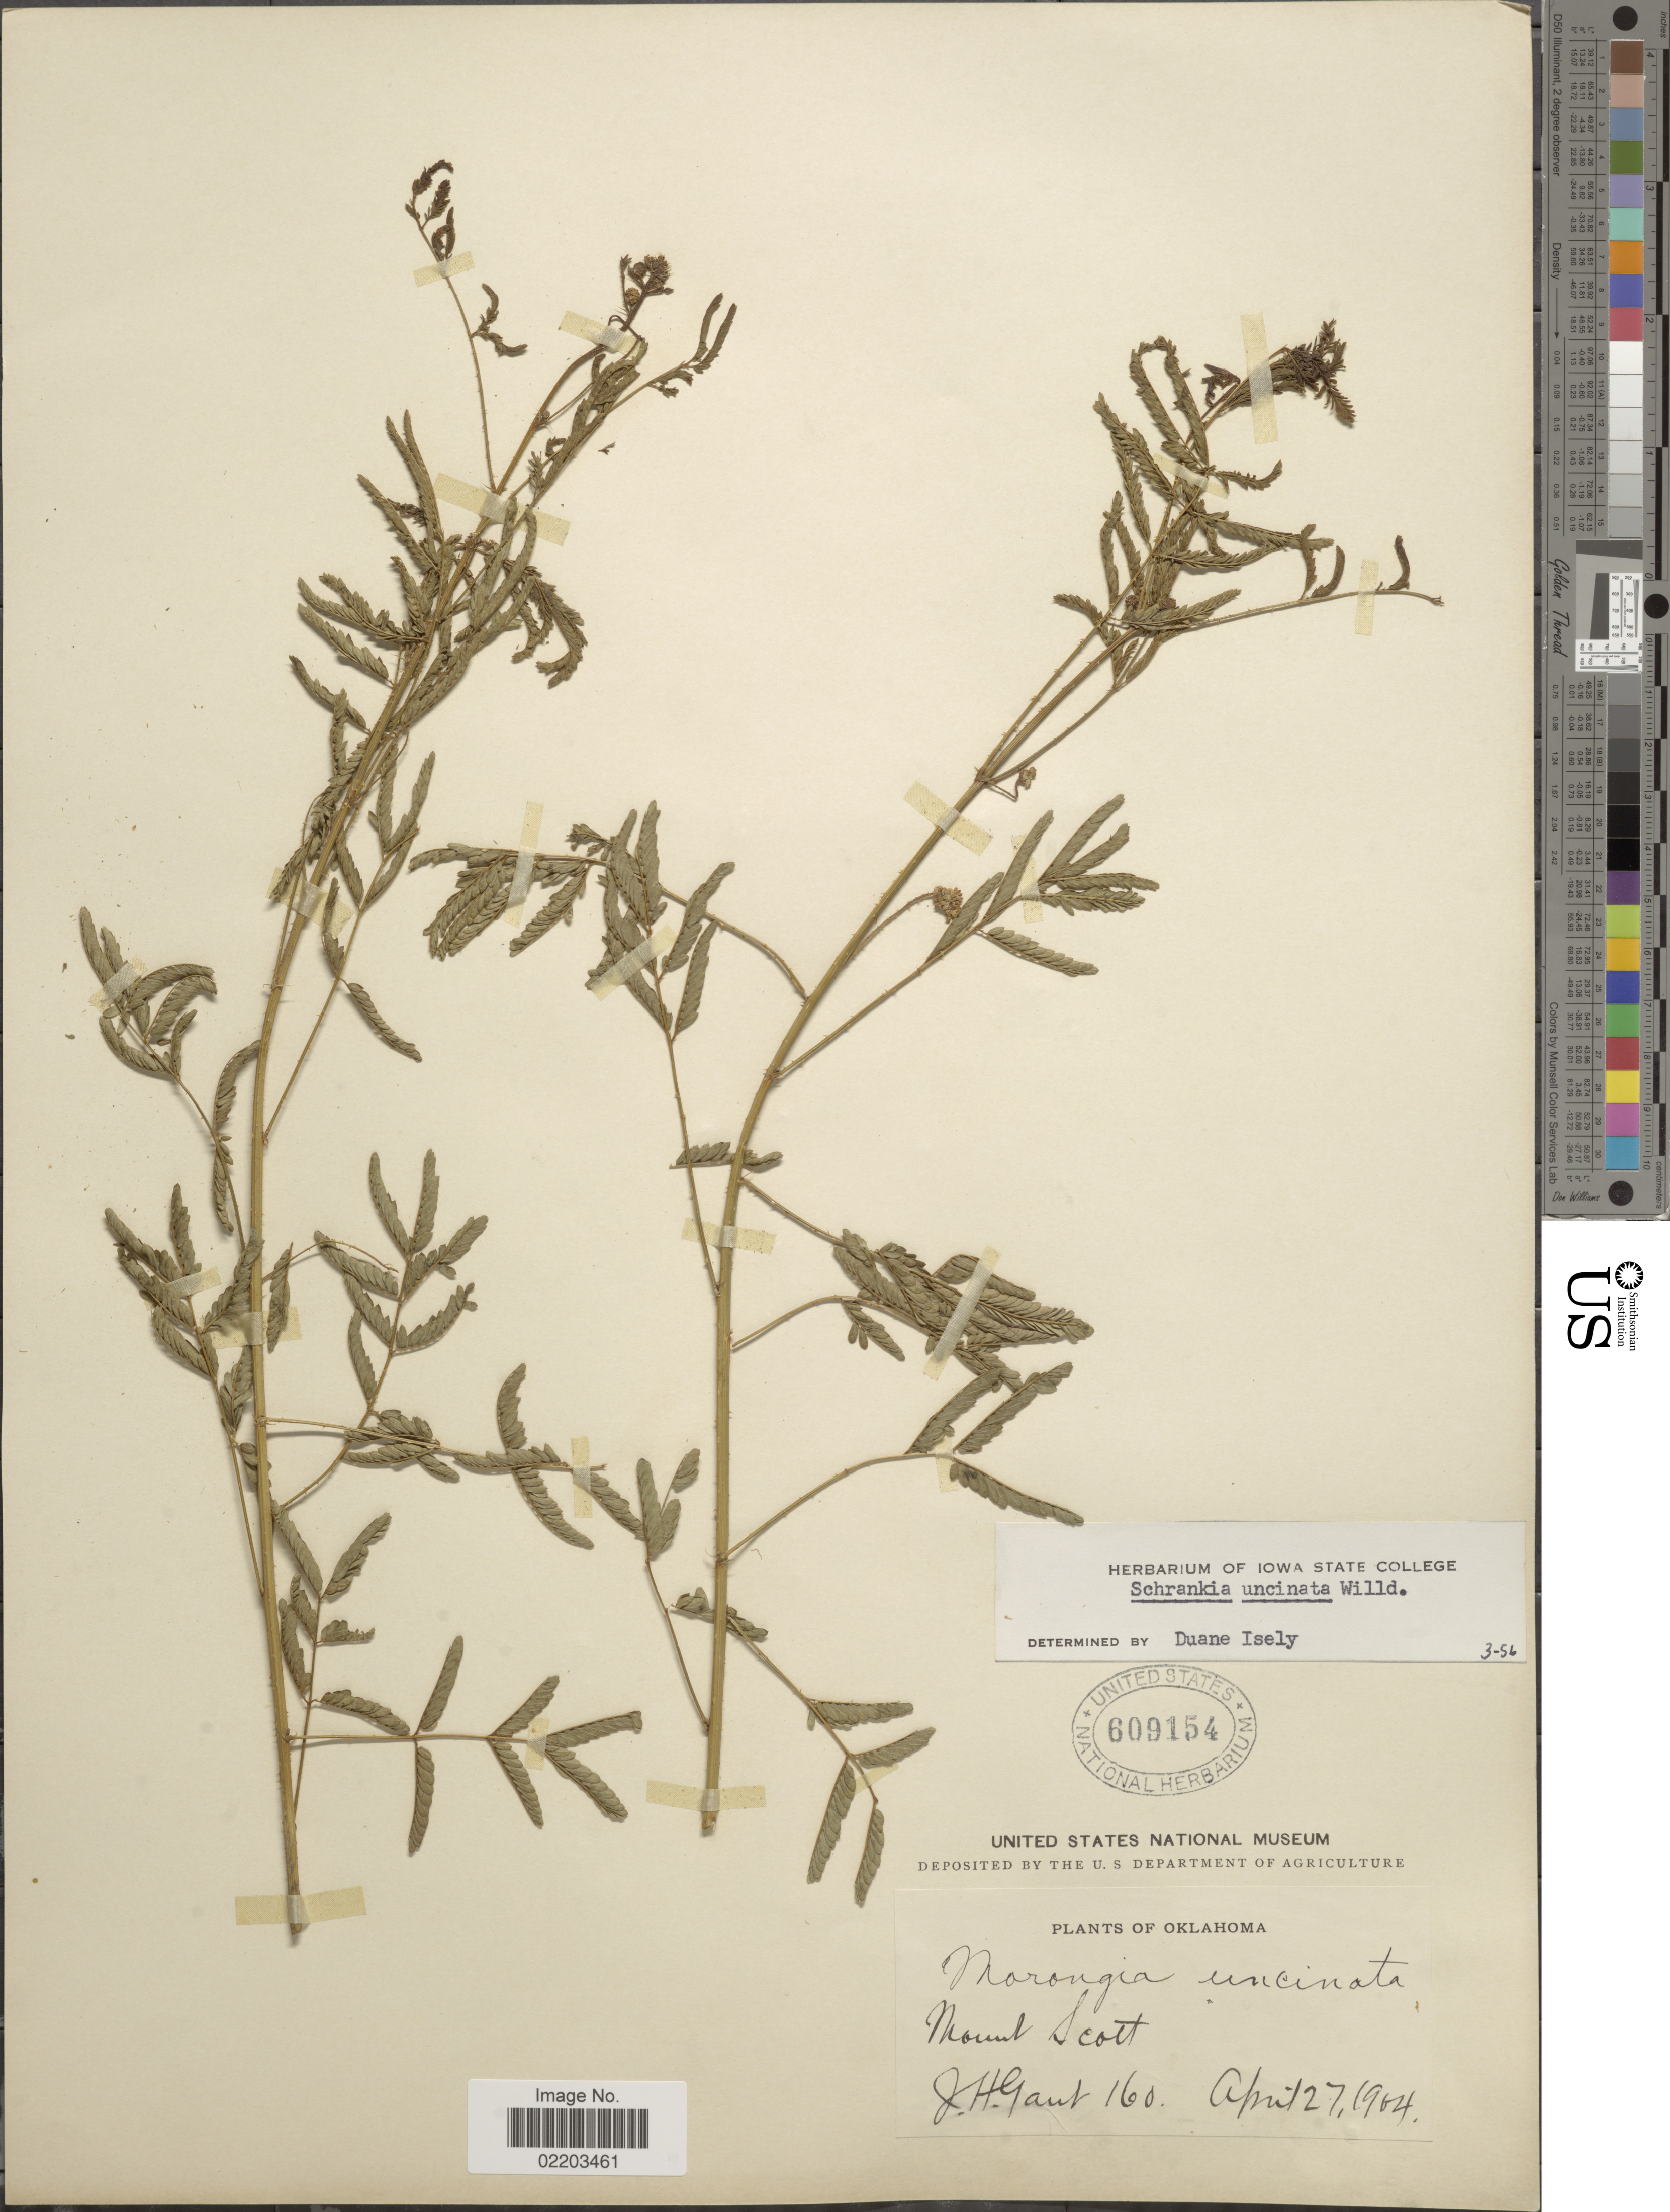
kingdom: Plantae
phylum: Tracheophyta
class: Magnoliopsida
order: Fabales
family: Fabaceae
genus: Mimosa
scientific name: Mimosa nuttallii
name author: (DC.) B.L. Turner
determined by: Strong, M. T., (US), Smithsonian Institution - National Museum of Natural History (UNITED STATES)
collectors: J. Gant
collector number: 160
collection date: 1904-04-27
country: United States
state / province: Oklahoma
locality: Mount Scott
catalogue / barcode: US 609154